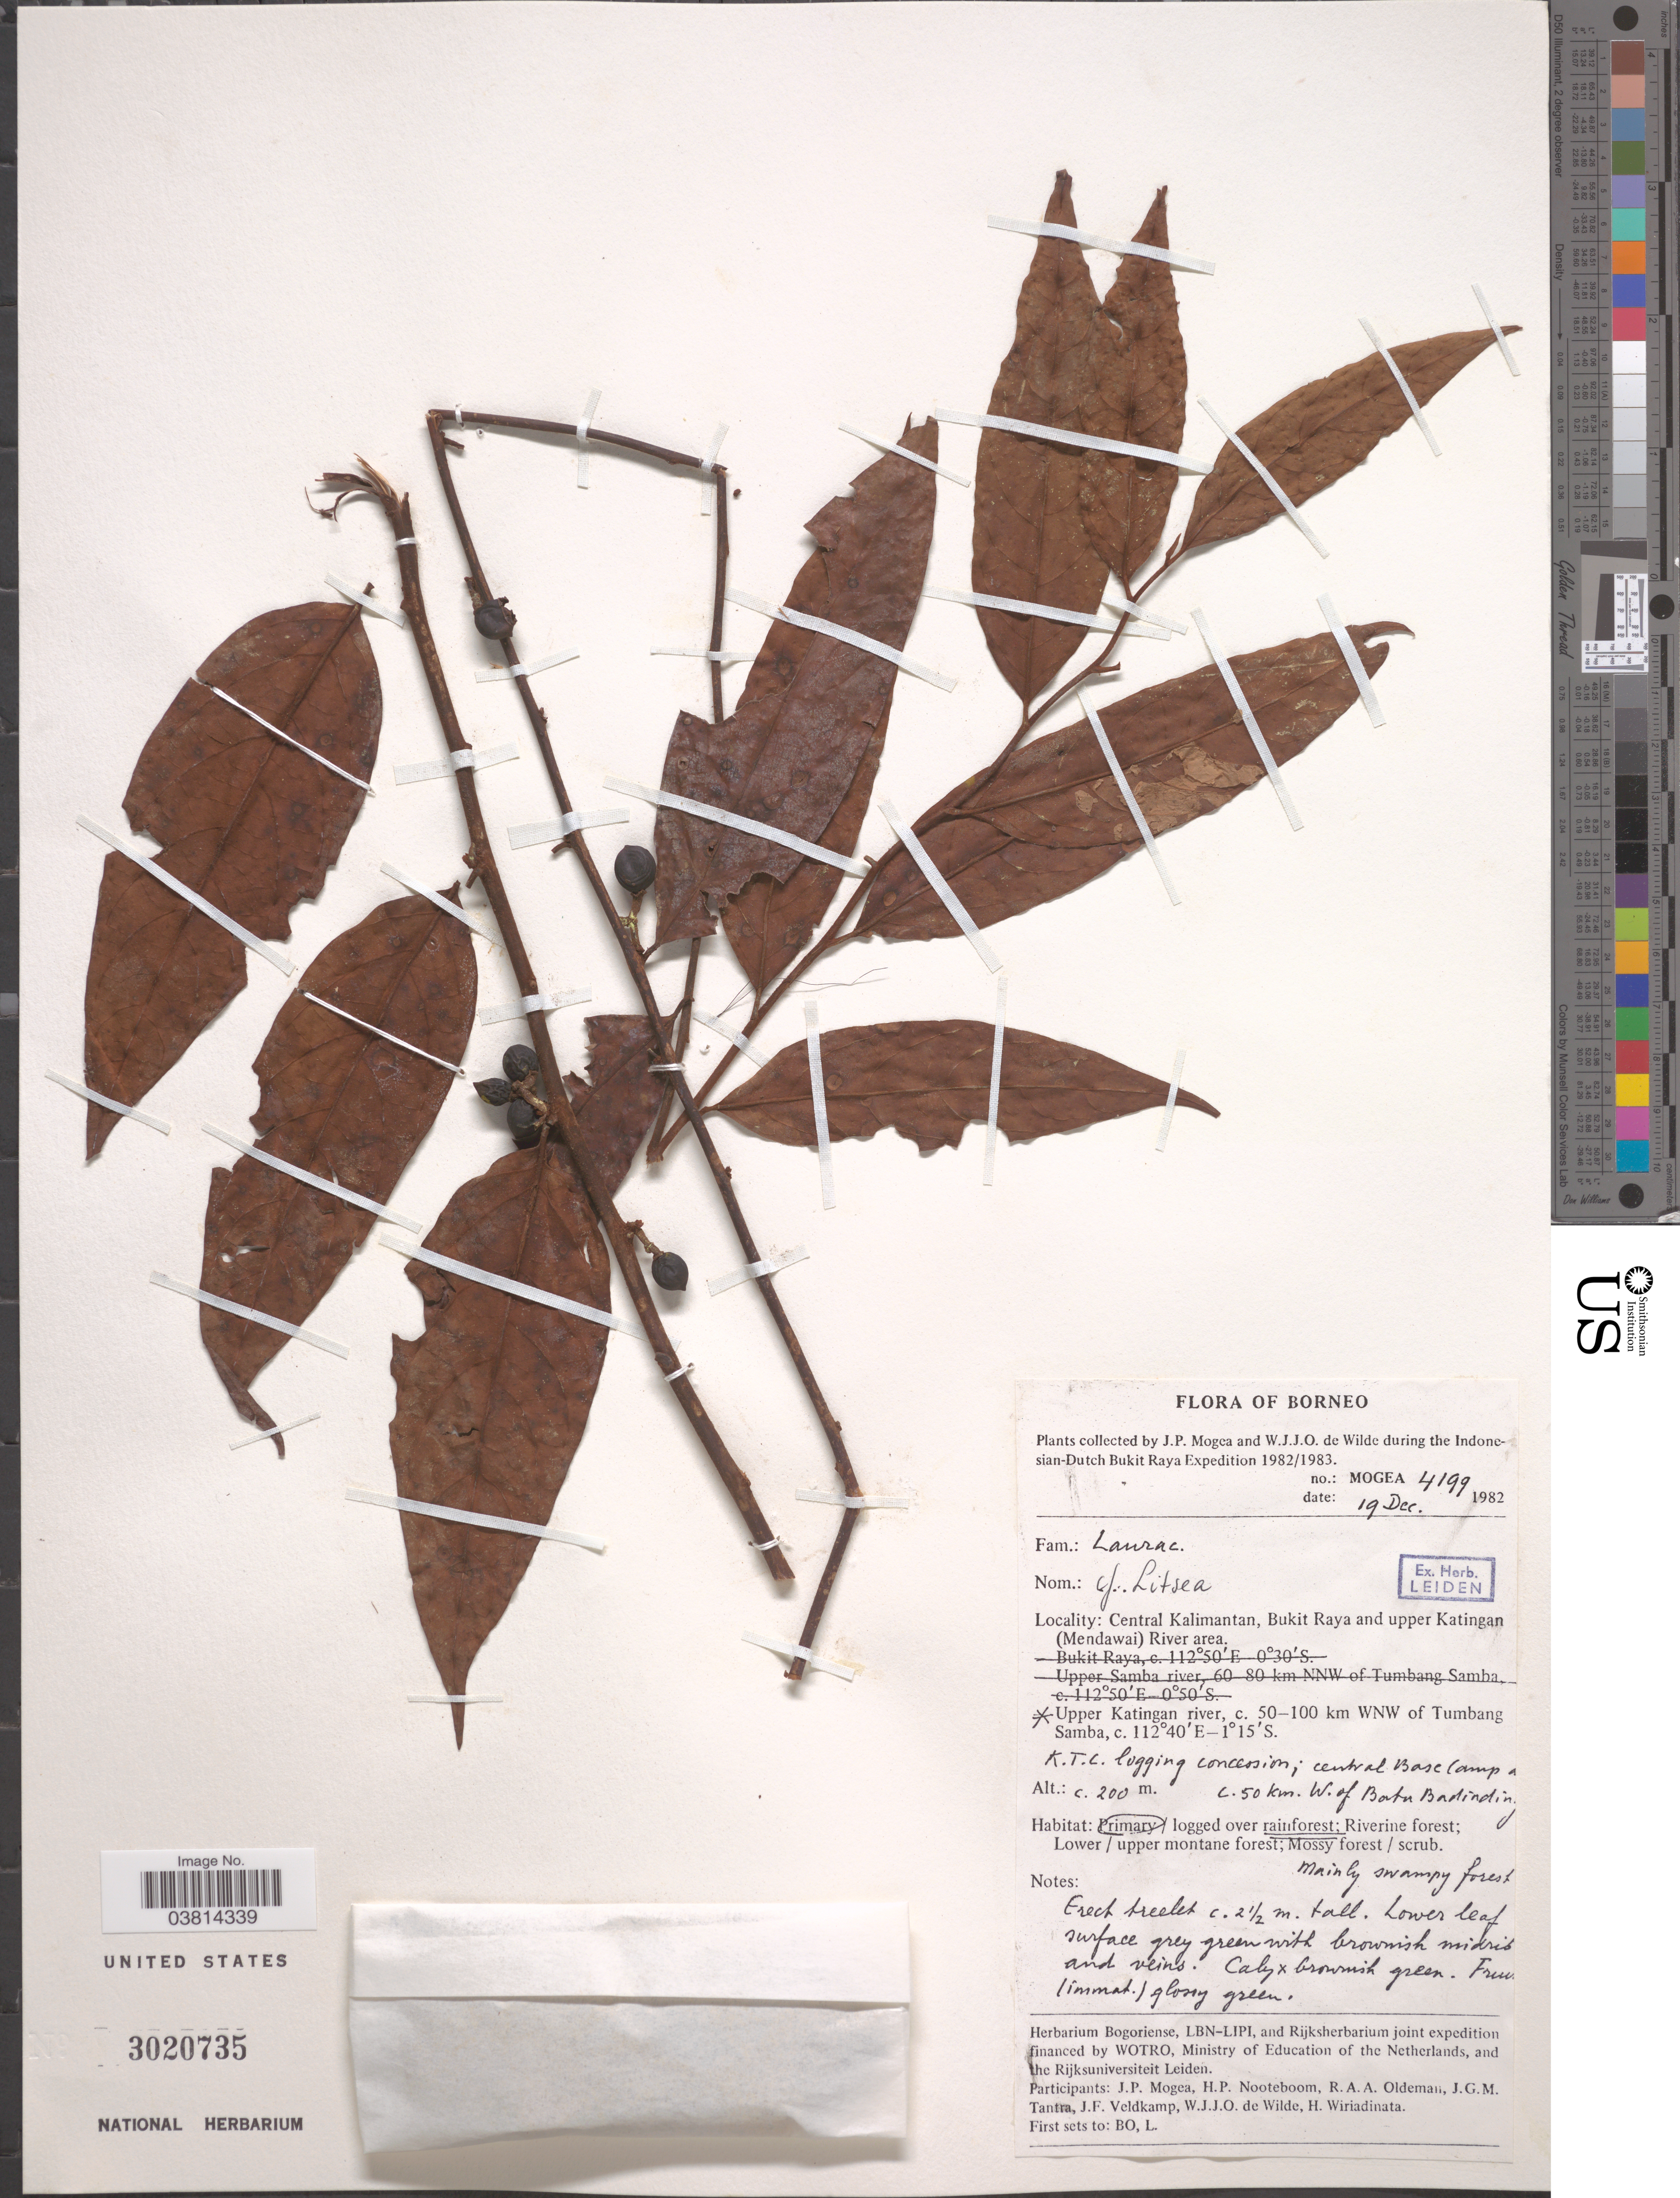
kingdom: Plantae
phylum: Tracheophyta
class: Magnoliopsida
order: Laurales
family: Lauraceae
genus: Litsea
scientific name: Litsea sp.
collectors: J. Mogea & W. J. de Wilde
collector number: Mogea4199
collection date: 1982-12-19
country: Indonesia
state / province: Kalimantan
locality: Borneo. Central Kalimantan, Bukit Raya and upper Katingan (Mendawai) River area. Upper Katingan river, c. 50-100 km WNW of Tumbang Samba. K.T.C. logging concession; central Base Camp a c. 50 km W. of Batu Badinding,.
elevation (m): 200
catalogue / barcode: US 3020735